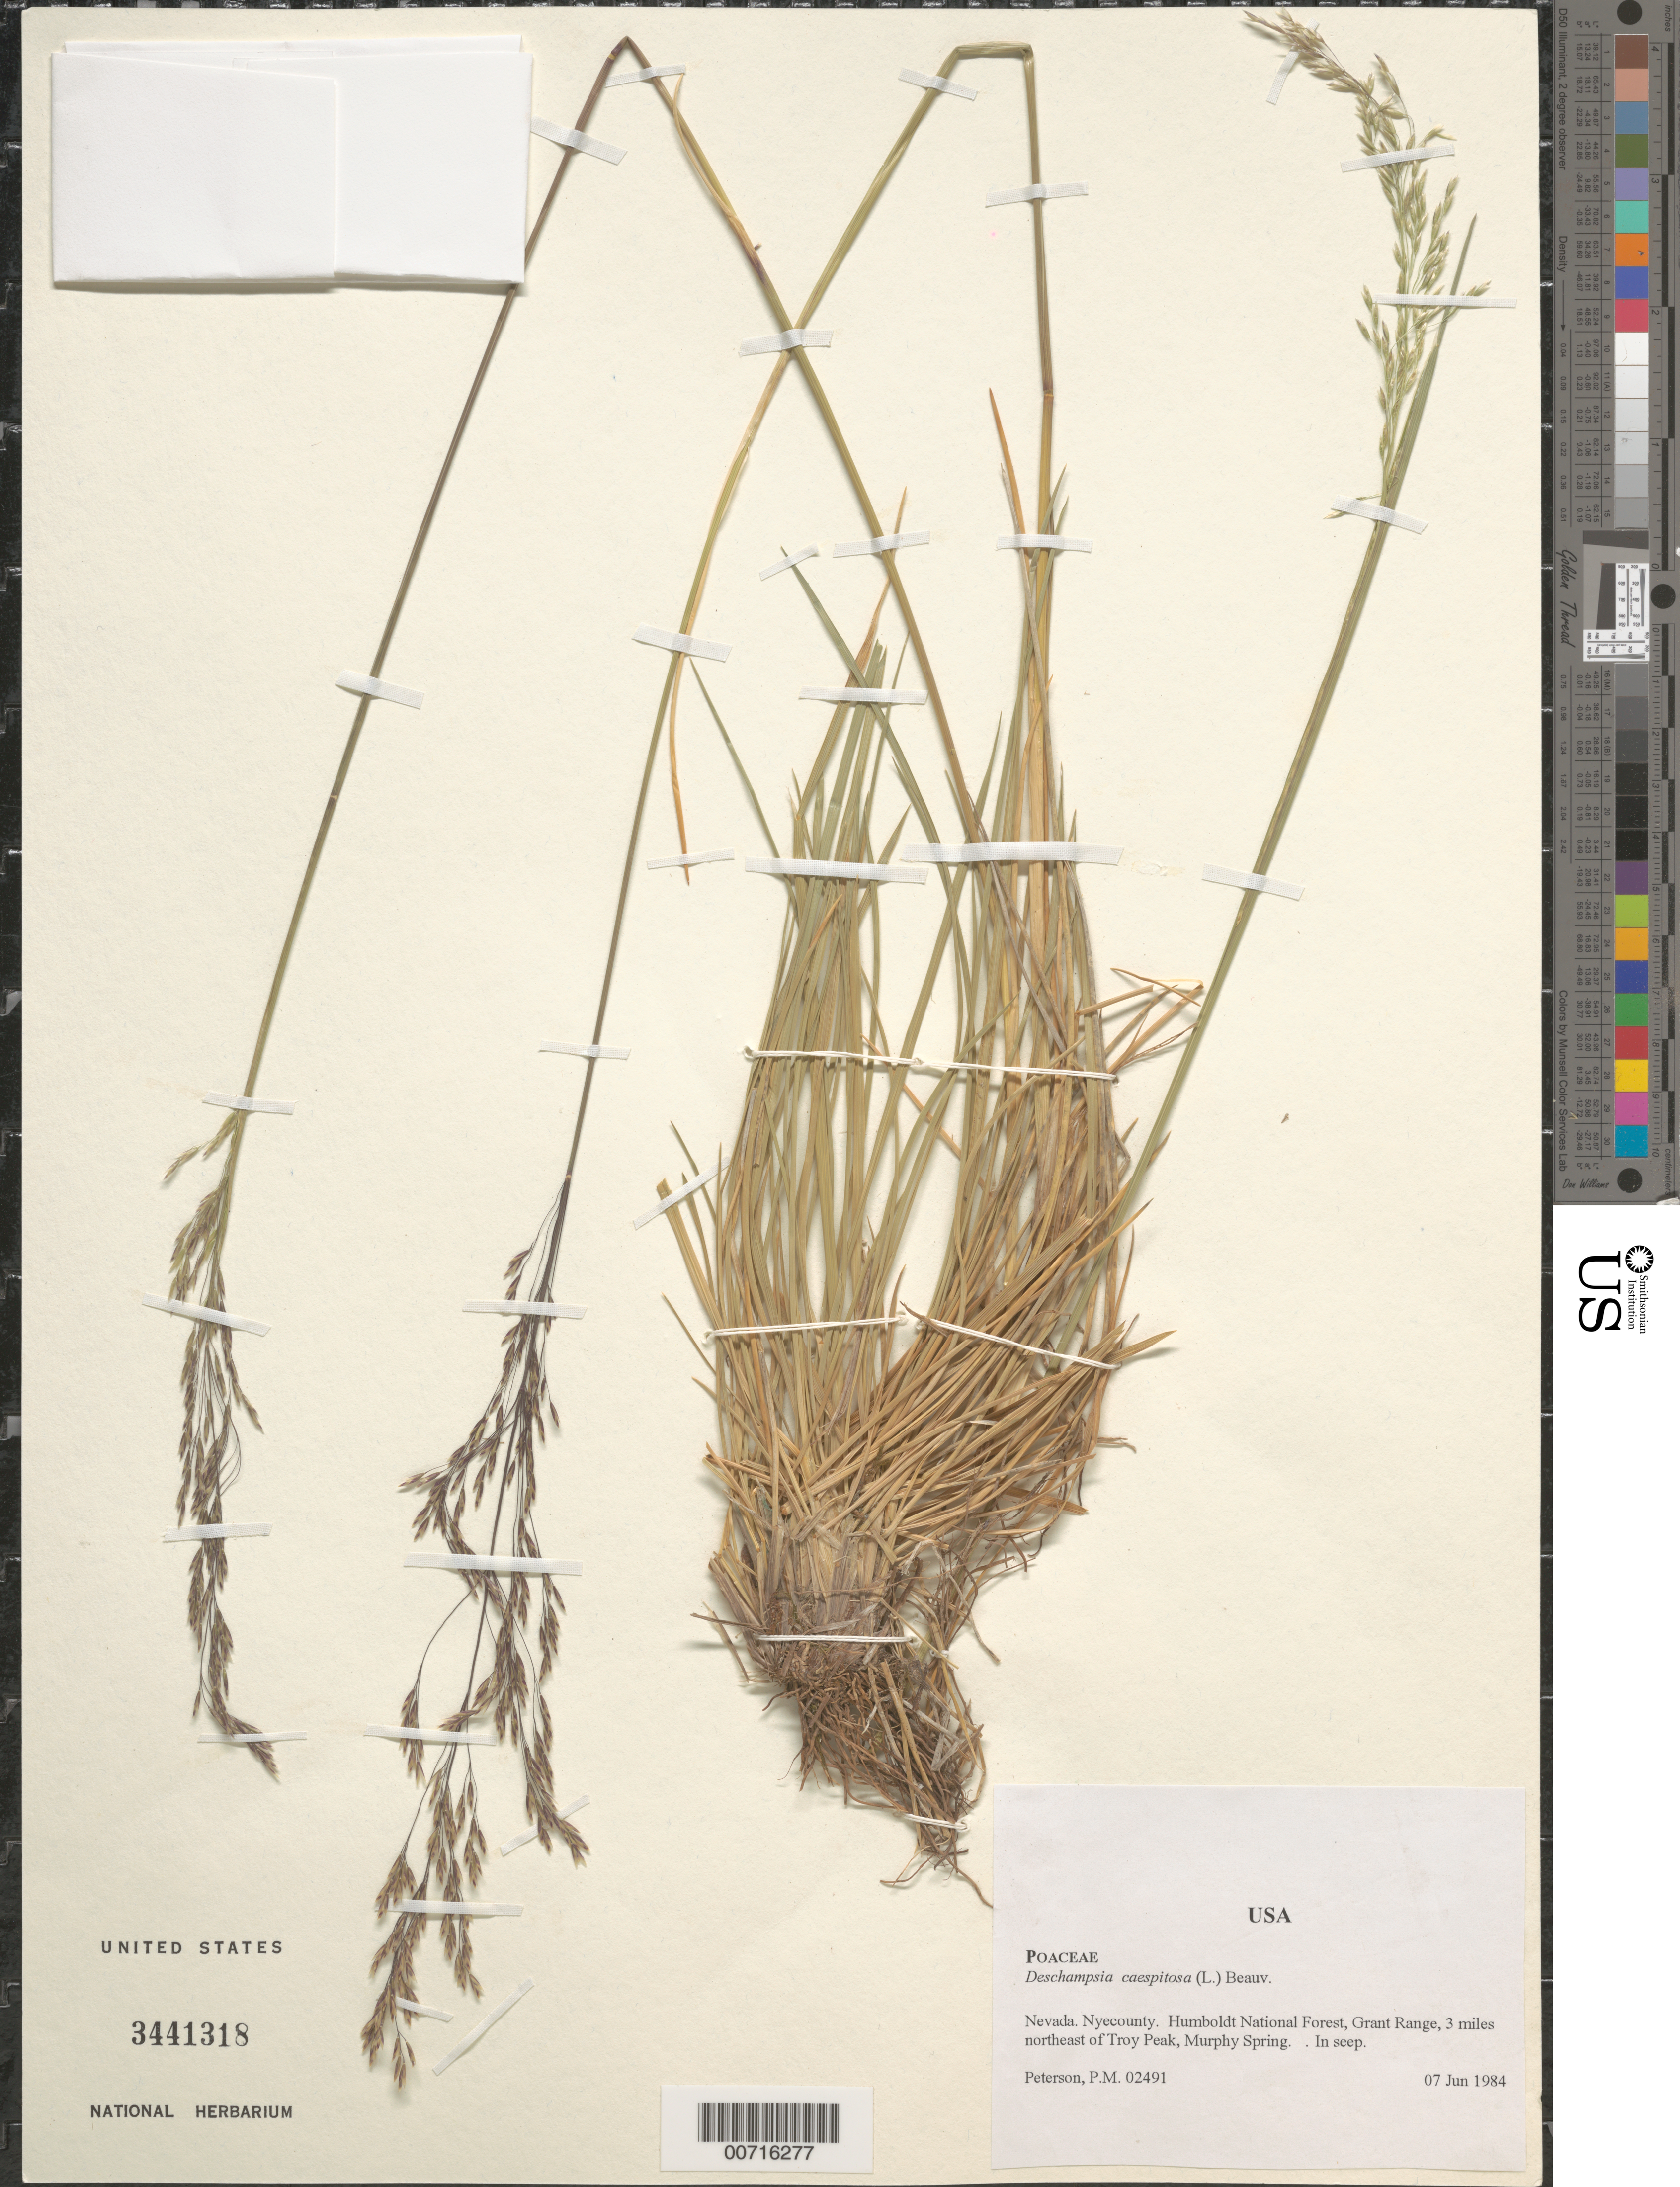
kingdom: Plantae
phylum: Tracheophyta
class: Liliopsida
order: Poales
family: Poaceae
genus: Deschampsia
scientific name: Deschampsia cespitosa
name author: (L.) P. Beauv.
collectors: P. M. Peterson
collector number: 02491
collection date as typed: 07 Jun 1984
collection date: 1984-06-07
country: United States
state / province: Nevada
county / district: Nye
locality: Humboldt National Forest, Grant Range, 3 miles northeast of Troy Peak, Murphy Spring.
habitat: In seep.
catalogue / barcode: US 3441318